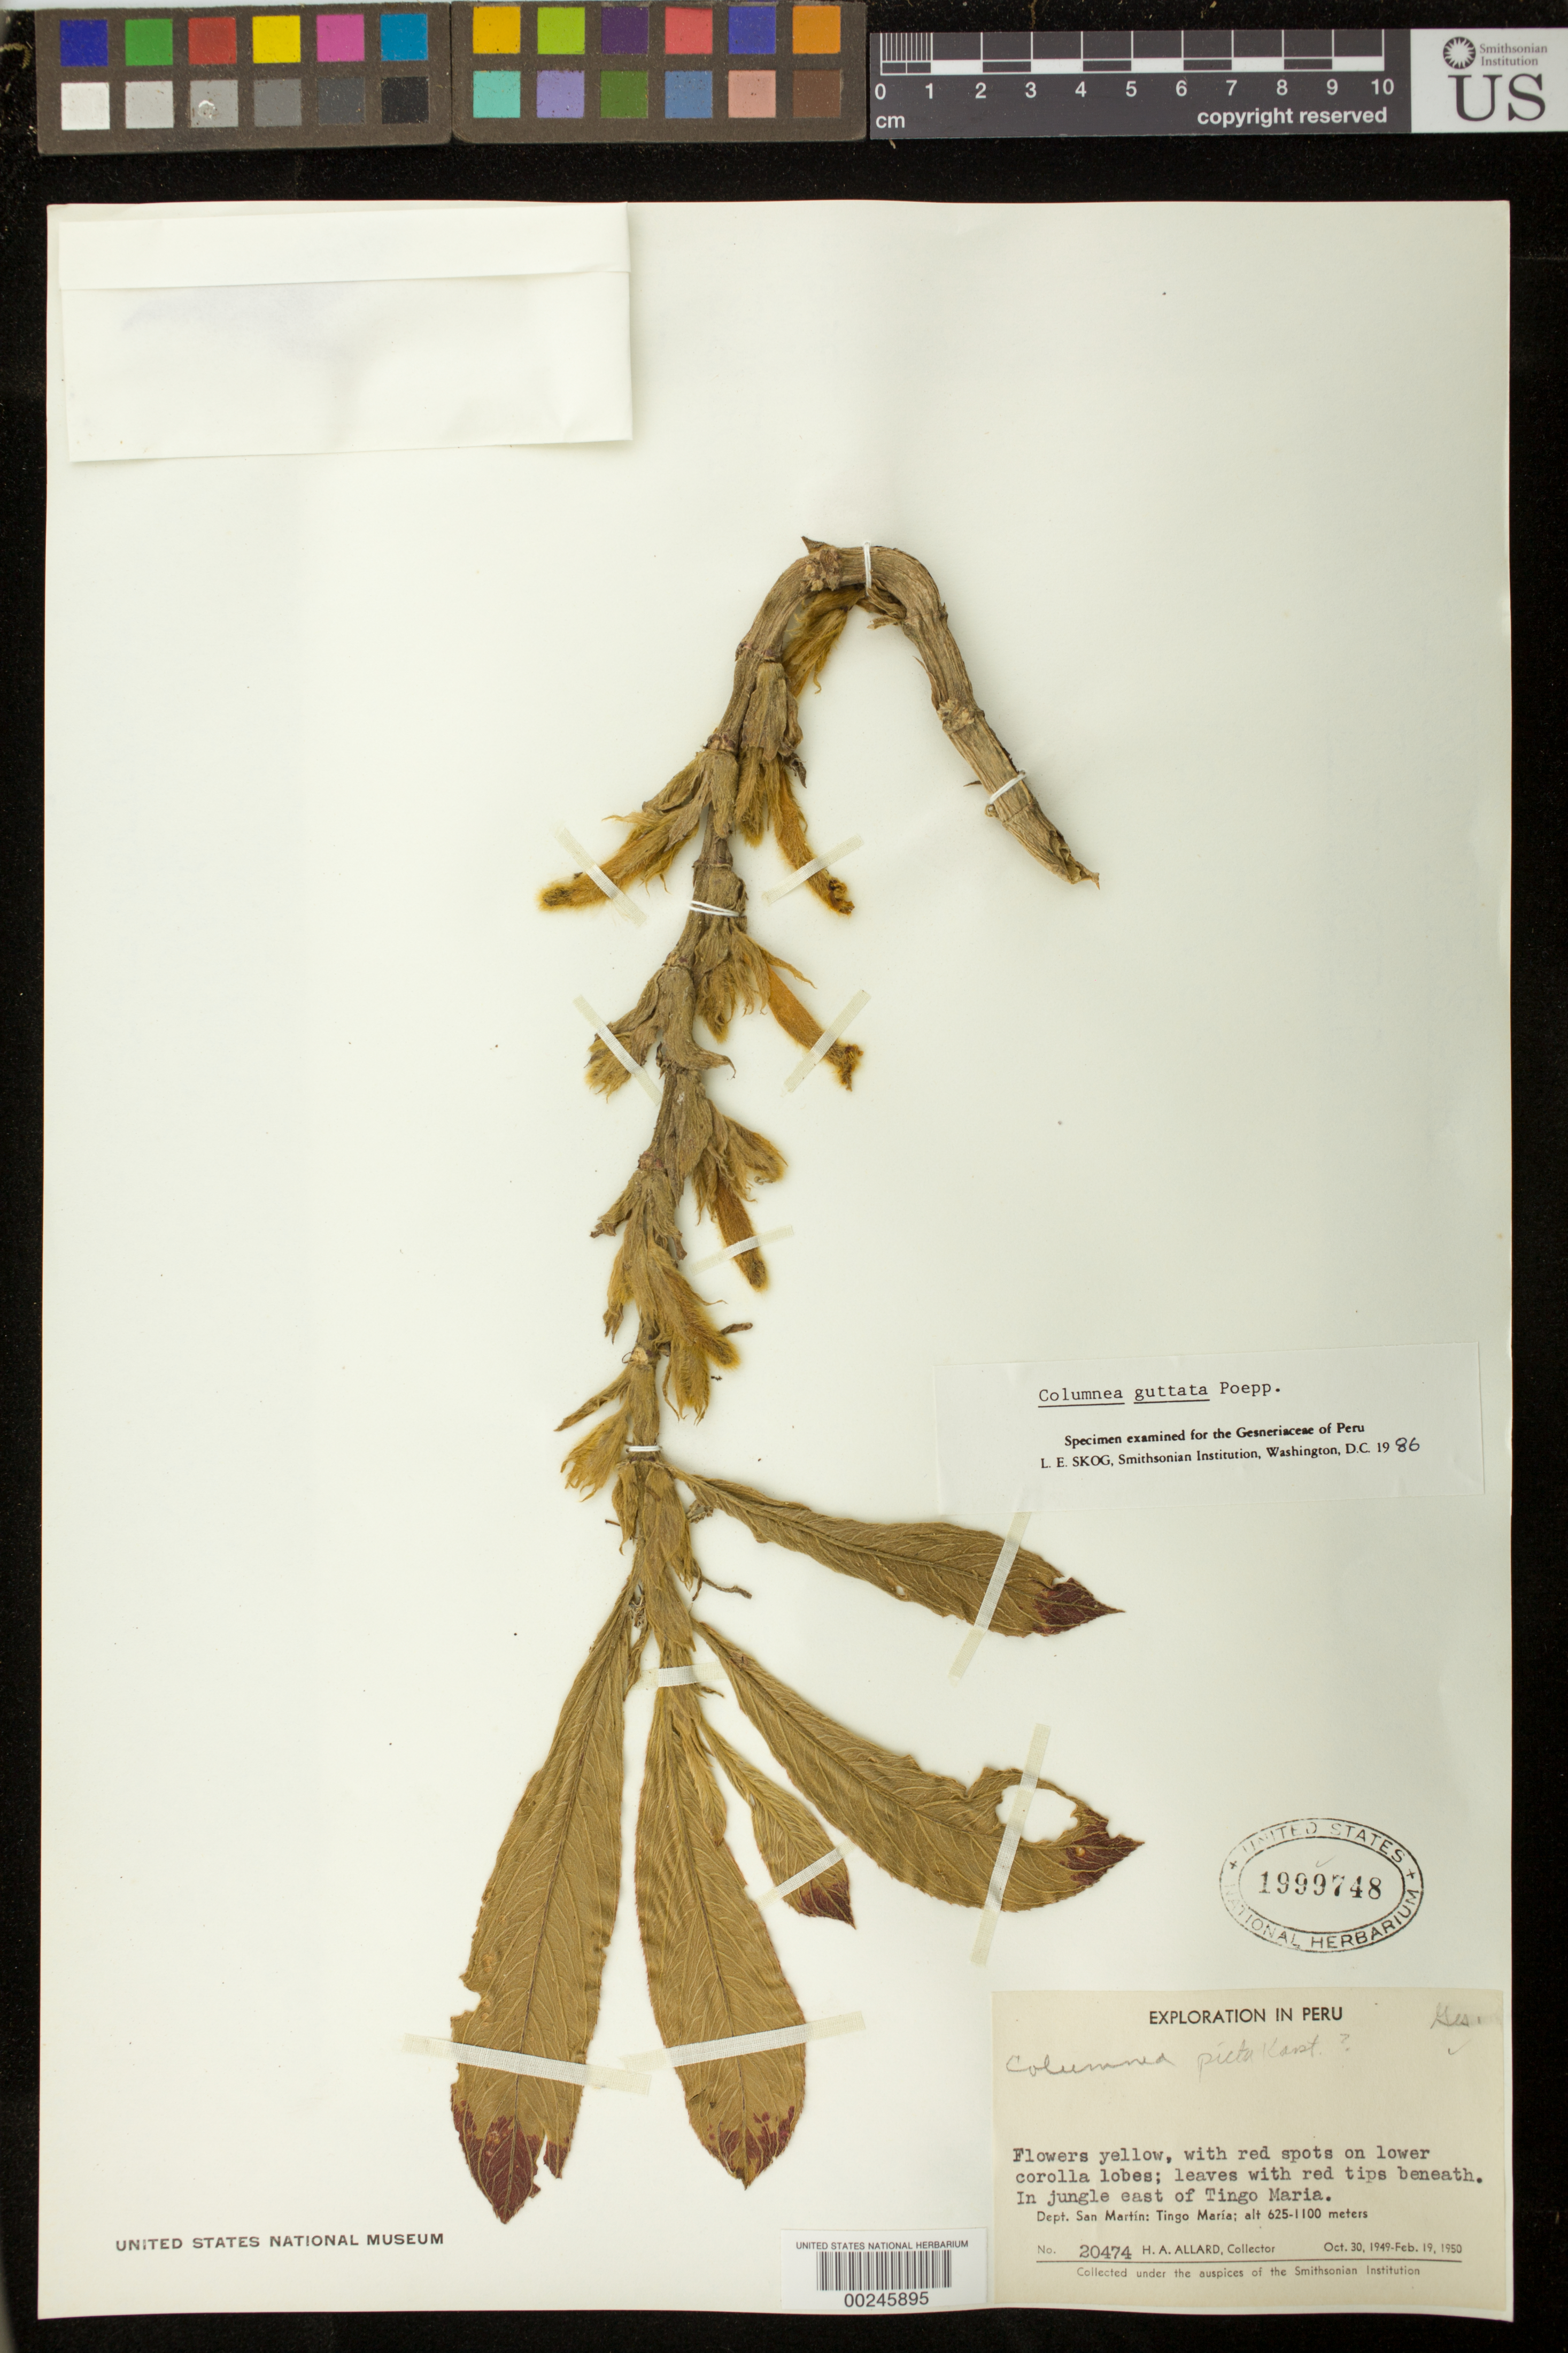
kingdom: Plantae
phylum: Tracheophyta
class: Magnoliopsida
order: Lamiales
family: Gesneriaceae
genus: Columnea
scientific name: Columnea guttata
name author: Poepp.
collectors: H. A. Allard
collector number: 20474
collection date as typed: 1949-50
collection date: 1949/1950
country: Peru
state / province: San Martín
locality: E of Tingo Maria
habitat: In jungle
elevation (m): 625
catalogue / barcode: US 1999748